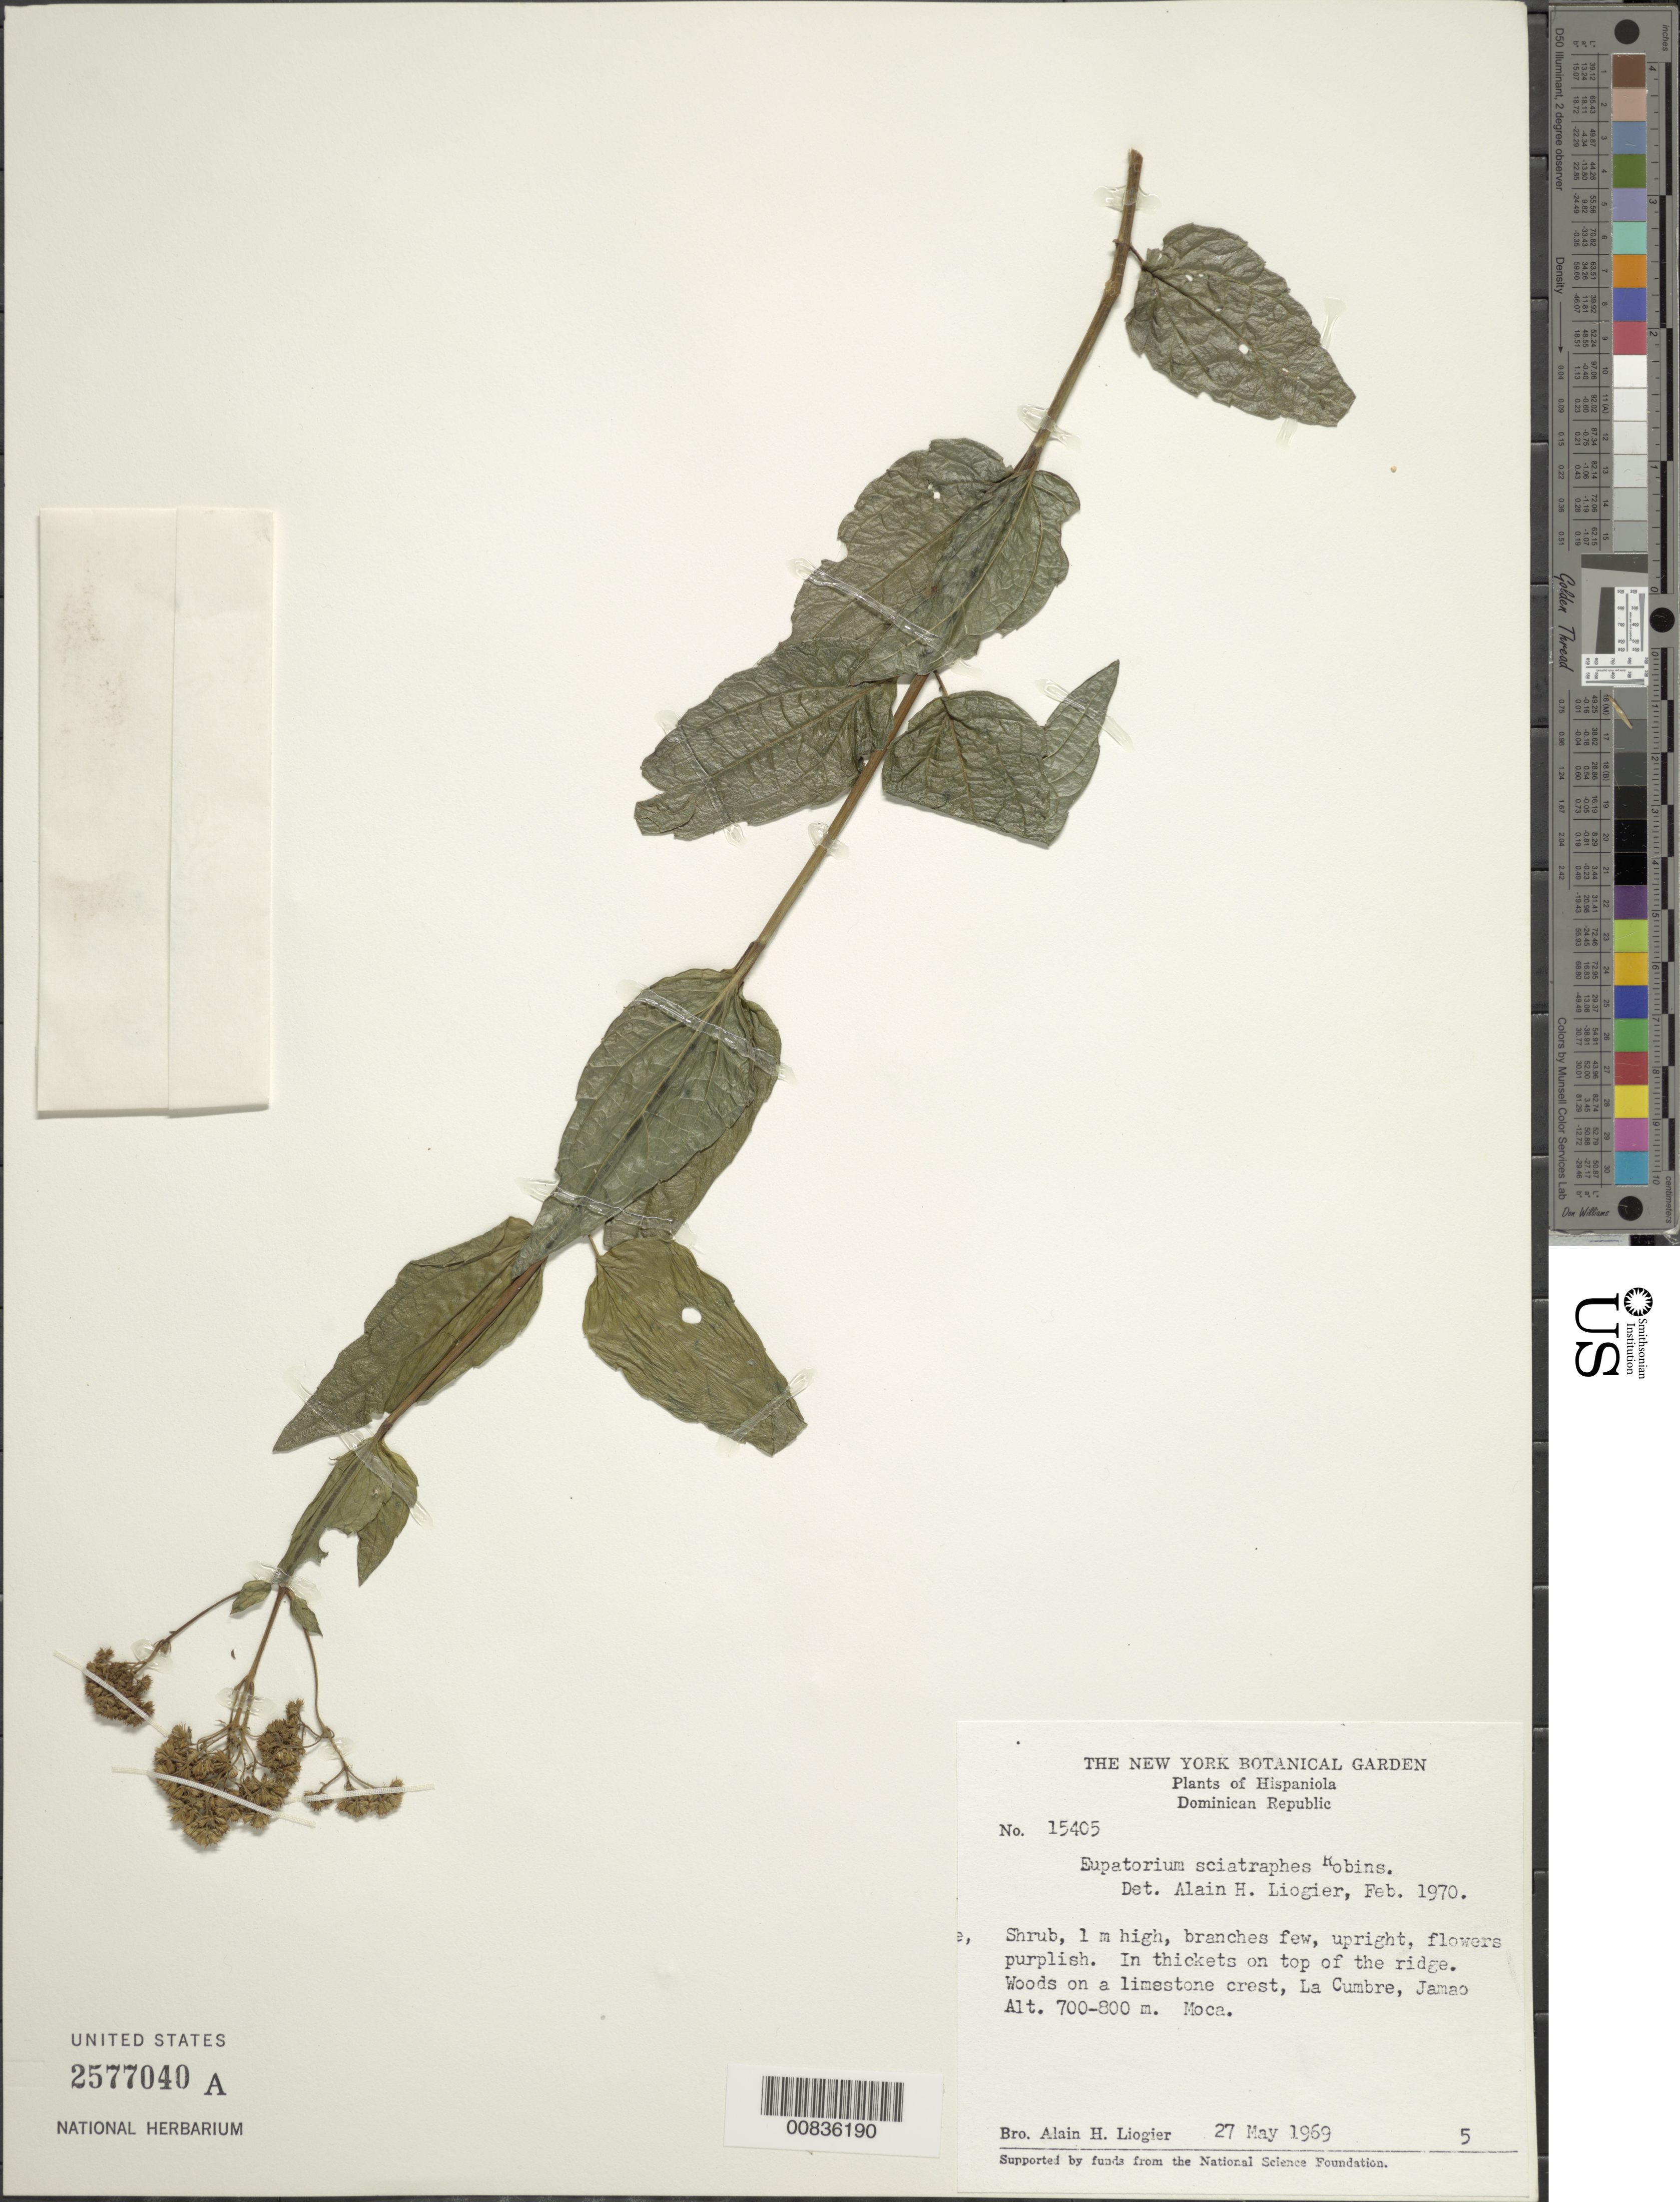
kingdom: Plantae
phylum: Tracheophyta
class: Magnoliopsida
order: Asterales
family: Asteraceae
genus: Koanophyllon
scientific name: Koanophyllon sciatraphes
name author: (B.L. Rob.) R.M. King & H. Rob.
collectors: A. H. Liogier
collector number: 15405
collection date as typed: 27 May 1969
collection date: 1969-05-27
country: Dominican Republic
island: Hispaniola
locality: La Cumbre, Jamao, Moca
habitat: In thickets on top of ridge in woods on a limestone crest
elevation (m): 700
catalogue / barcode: US 2577040